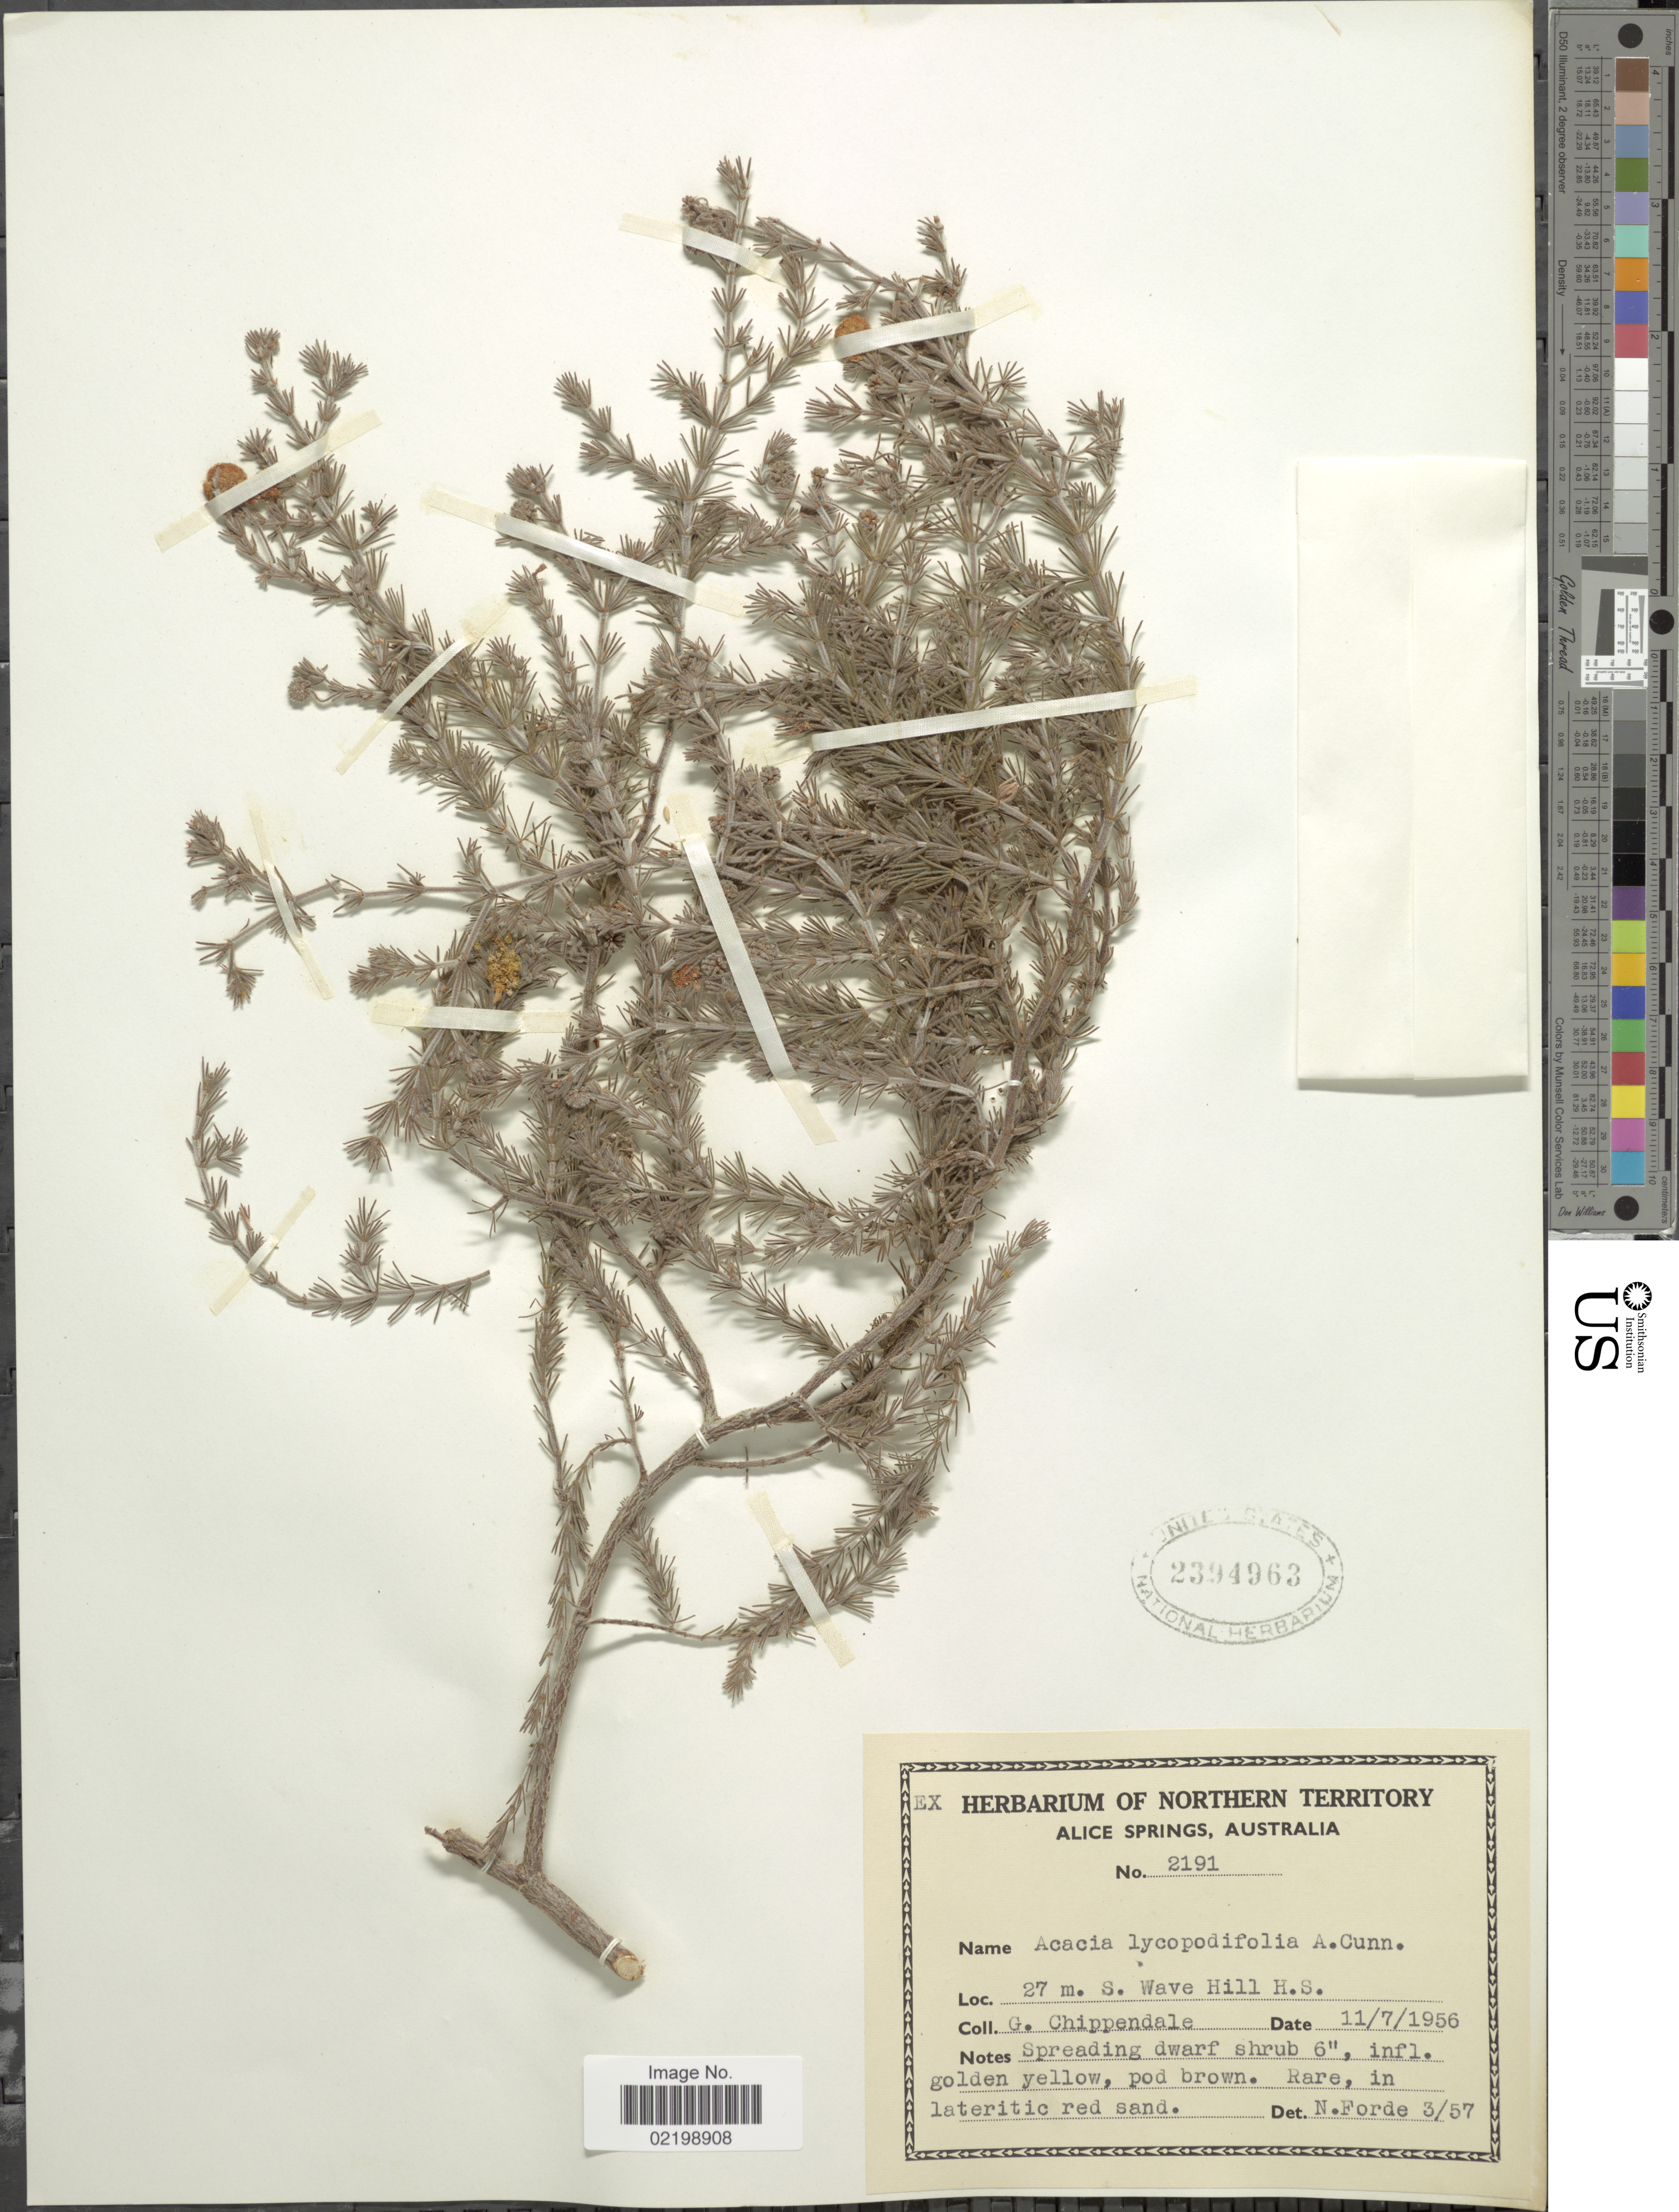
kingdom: Plantae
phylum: Tracheophyta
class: Magnoliopsida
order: Fabales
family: Fabaceae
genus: Acacia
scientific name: Acacia lycopodifolia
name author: Hook.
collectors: G. Chippendale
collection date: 1956-07-11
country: Australia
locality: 27 m. S. Wave Hill H.S.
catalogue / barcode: US 2394963